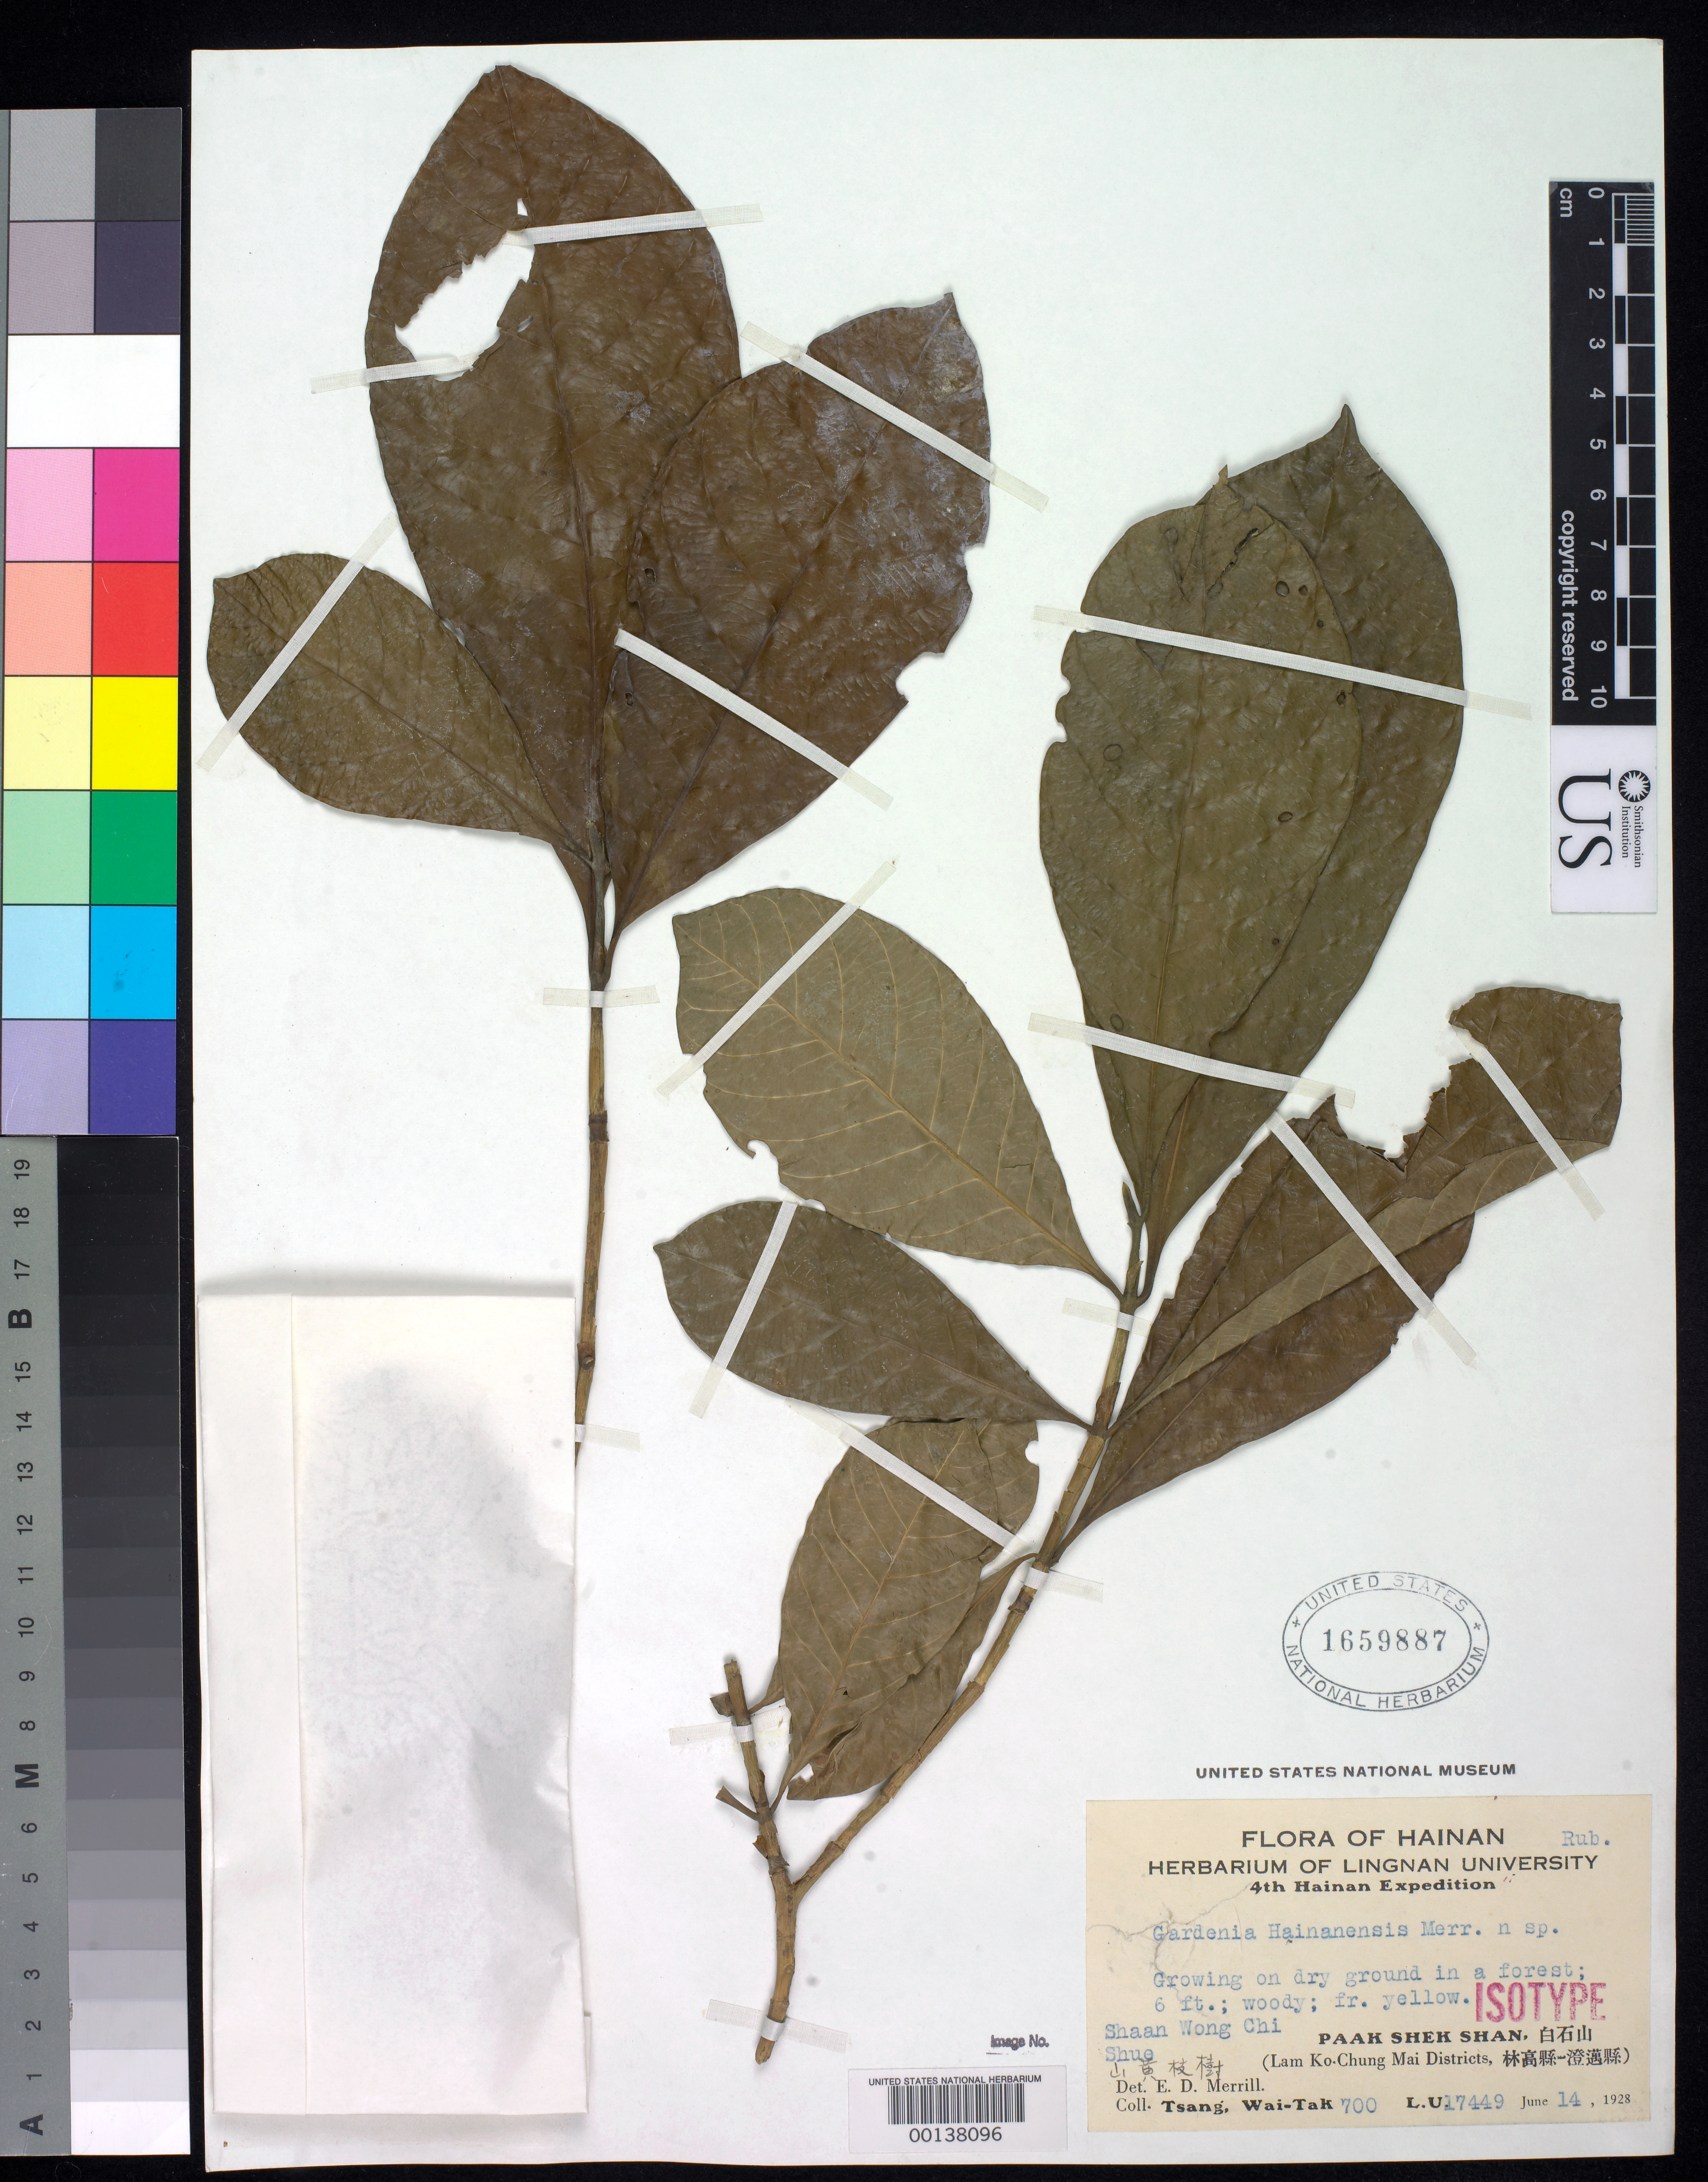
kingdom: Plantae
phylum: Tracheophyta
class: Magnoliopsida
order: Gentianales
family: Rubiaceae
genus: Gardenia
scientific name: Gardenia hainanensis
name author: Merr.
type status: Isotype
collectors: W. T. Tsang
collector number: Lingnan Univ. Hb. 17449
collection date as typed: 14 Jun 1928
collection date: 1928-06-14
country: China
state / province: Hainan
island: Hainan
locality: Paah Shek Shan, Shaan Wong Chi.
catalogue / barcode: US 1659887